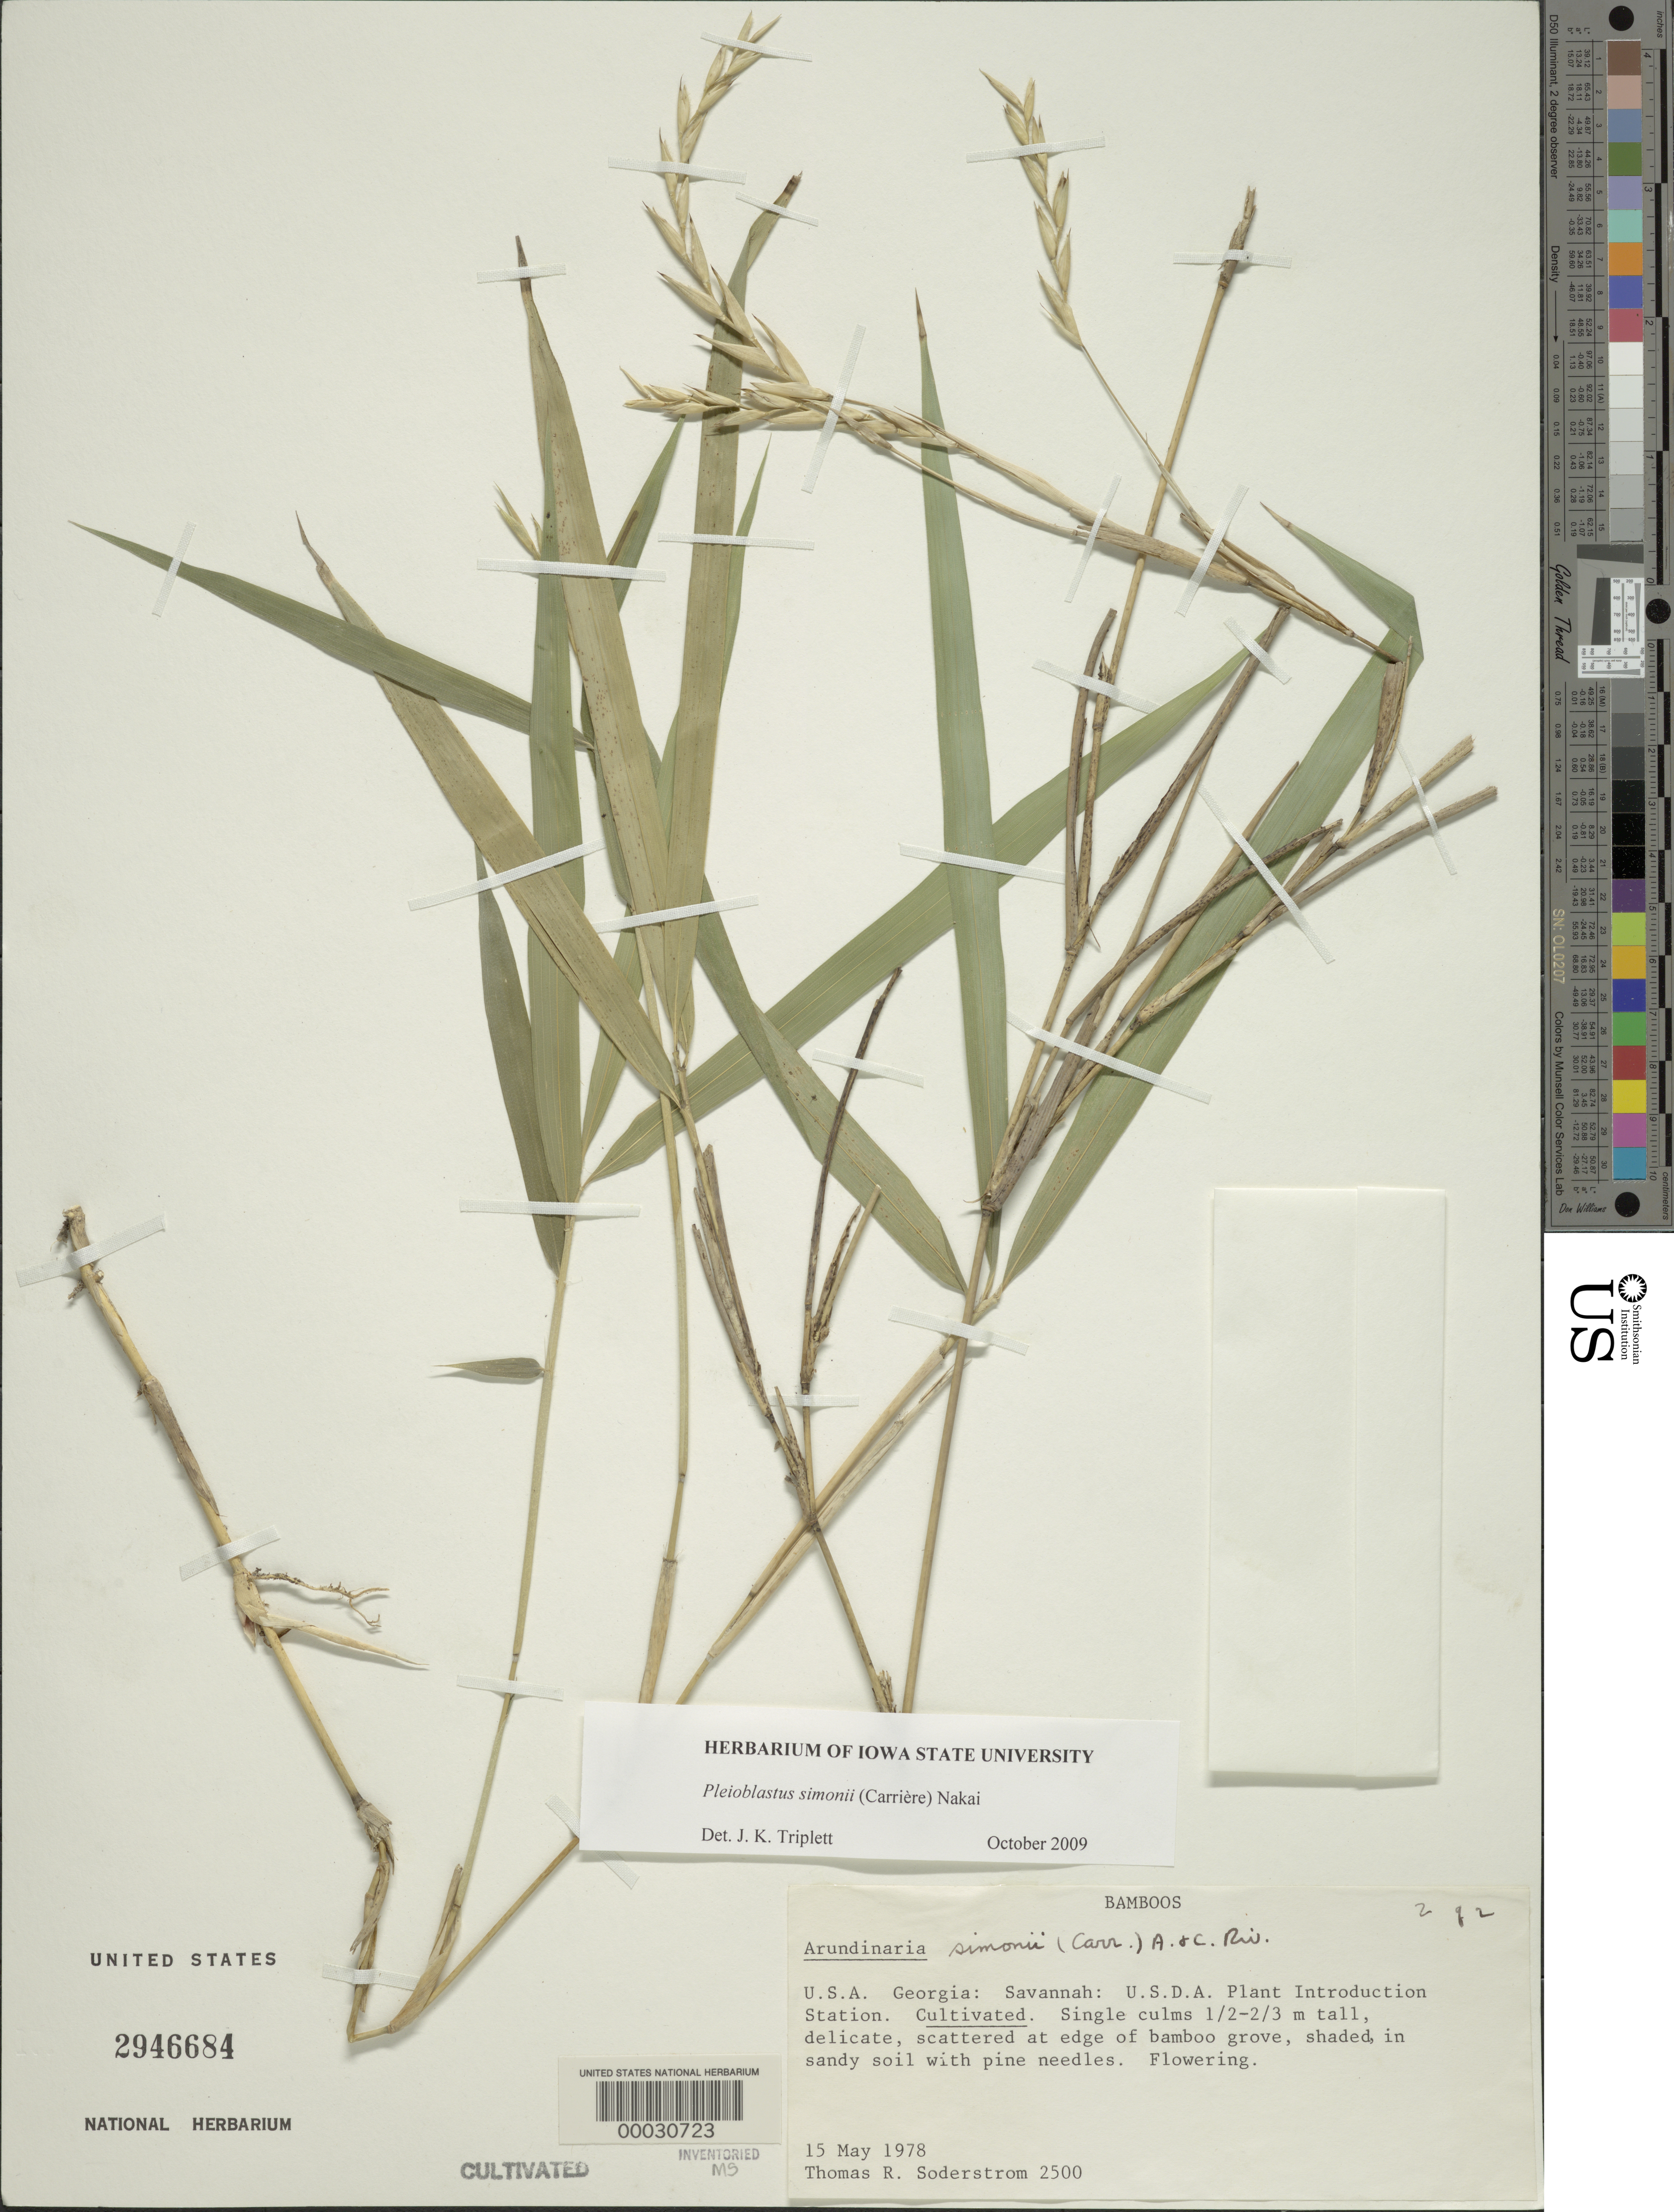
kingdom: Plantae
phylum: Tracheophyta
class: Liliopsida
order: Poales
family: Poaceae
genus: Pleioblastus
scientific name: Pleioblastus simonii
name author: (Carrière) Nakai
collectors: T. R. Soderstrom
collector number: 2500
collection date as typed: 15 May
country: United States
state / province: Georgia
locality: U.s.d.a. plant introduction station-savannah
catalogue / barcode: US 2946684